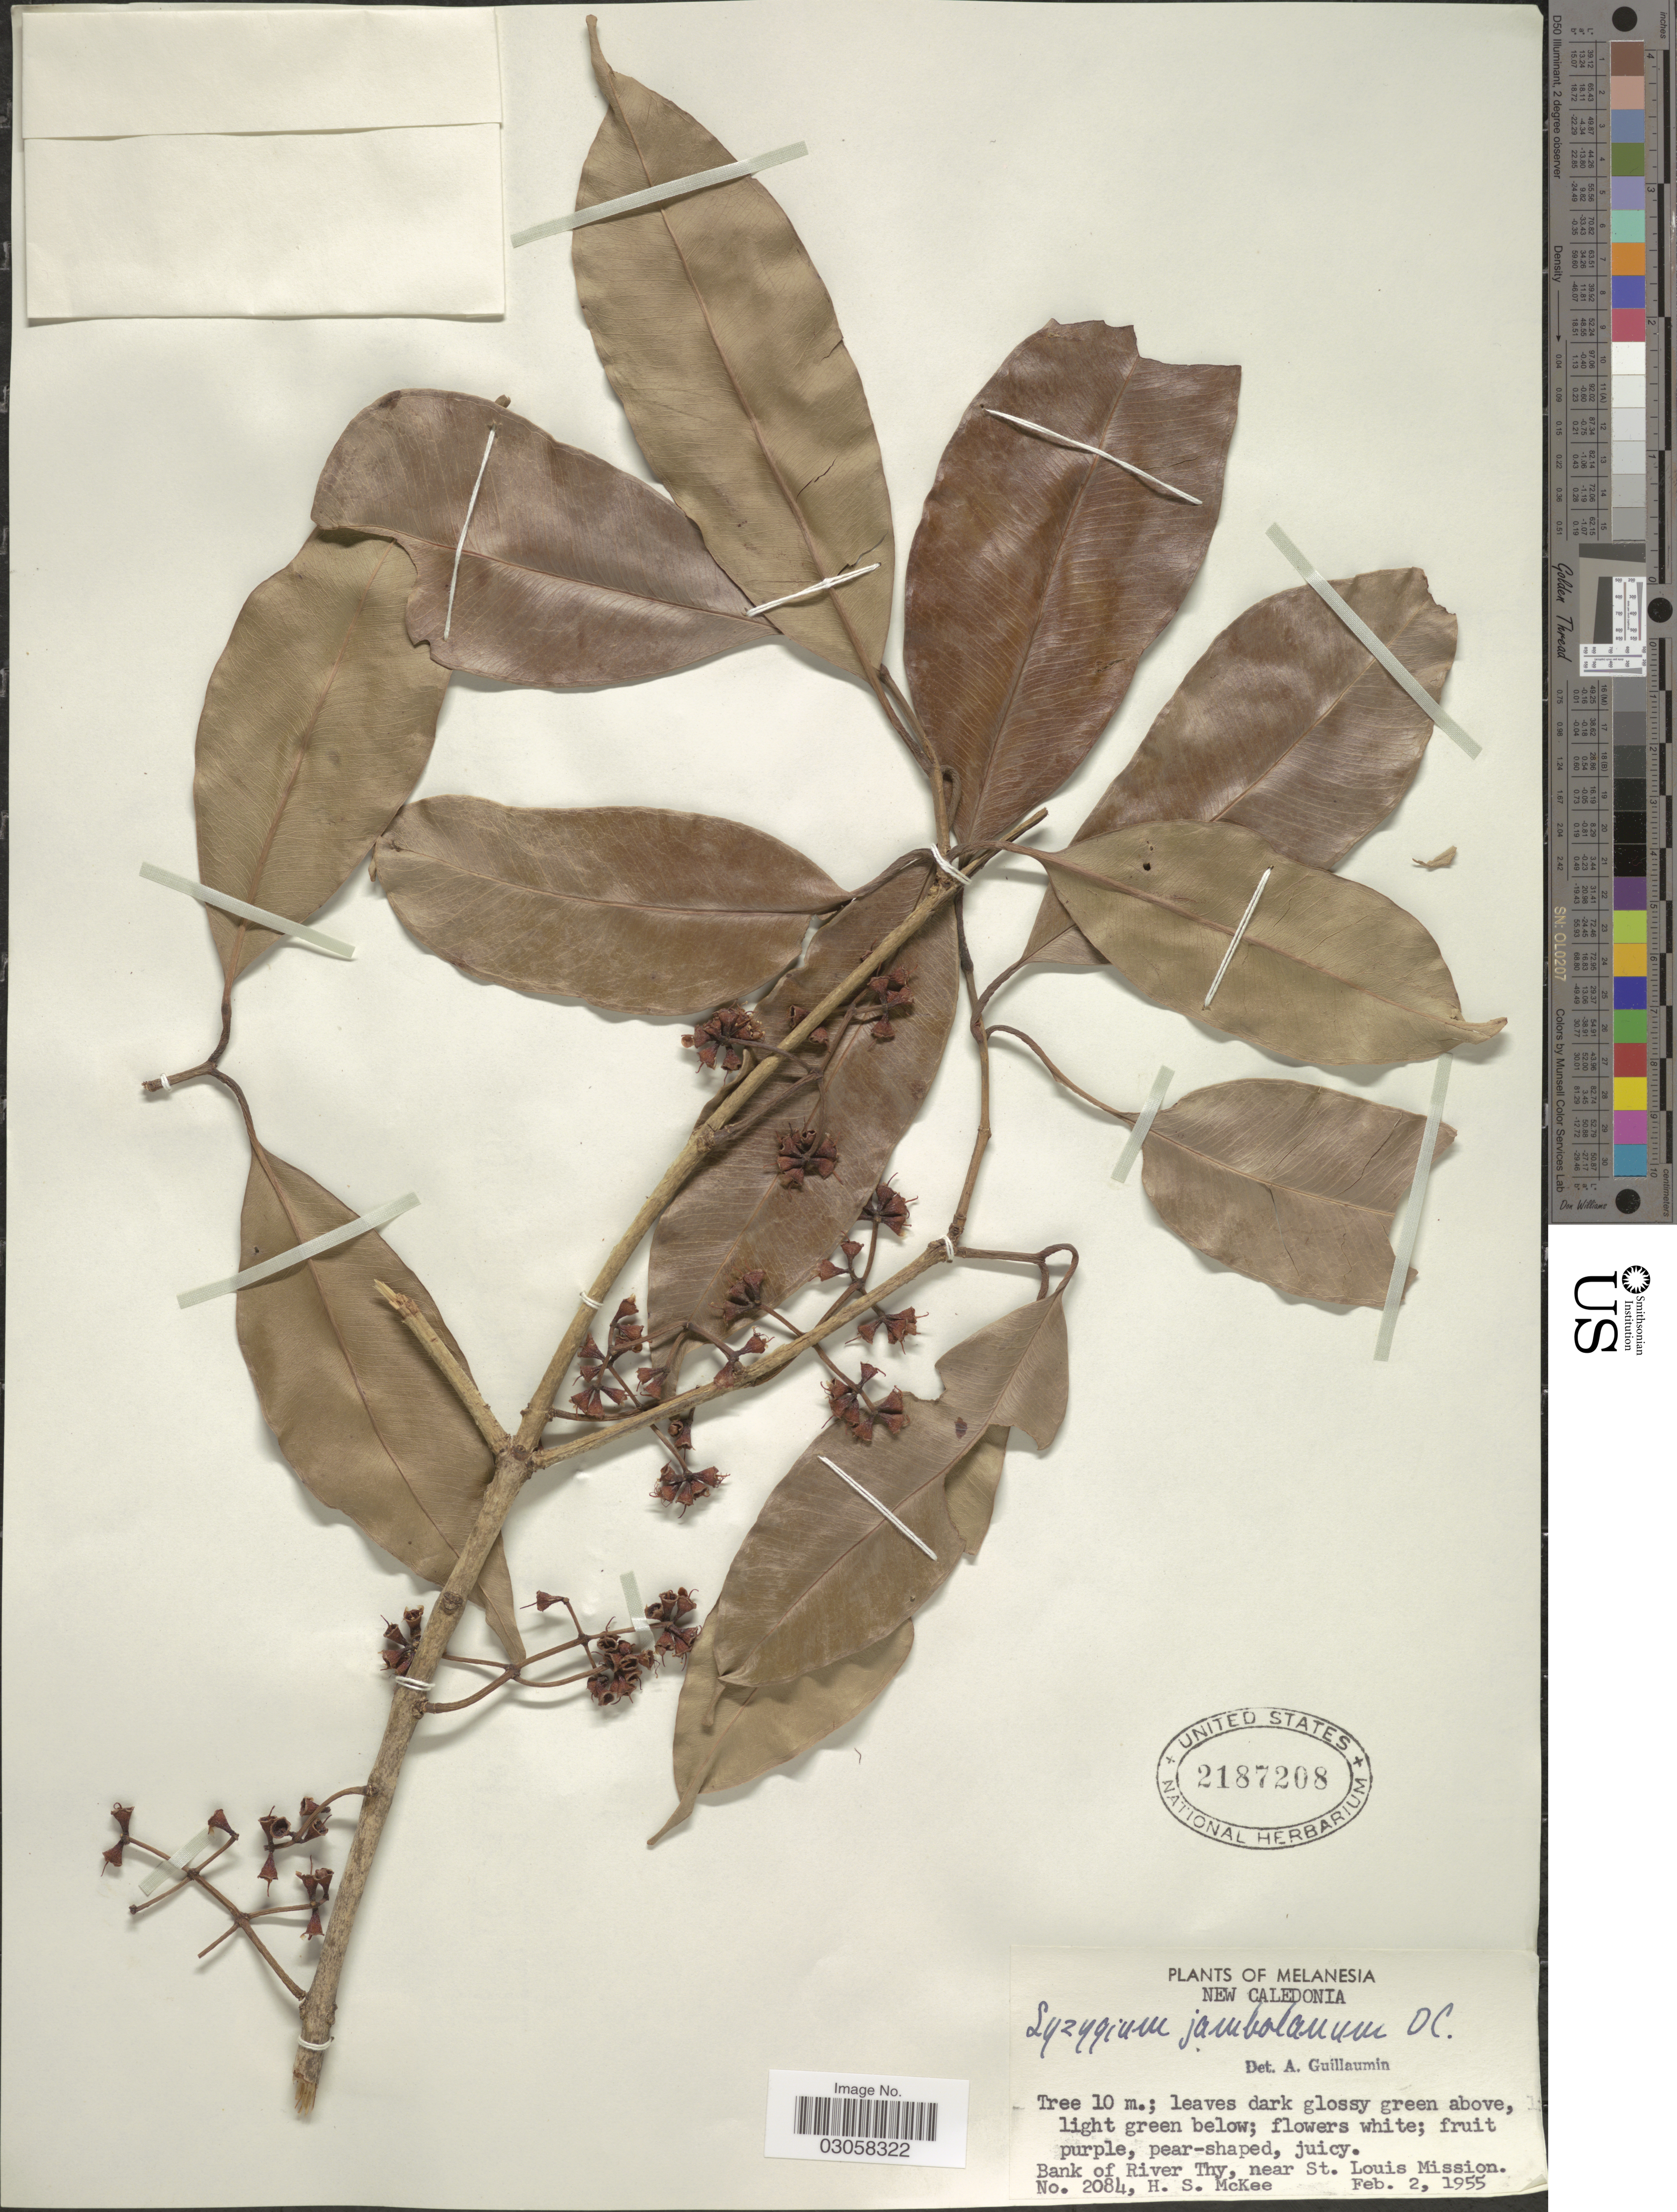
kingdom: Plantae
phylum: Tracheophyta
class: Magnoliopsida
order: Myrtales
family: Myrtaceae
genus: Syzygium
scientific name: Syzygium cumini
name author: (L.) Skeels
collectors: H. S. McKee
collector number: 2084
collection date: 1955-02-02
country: New Caledonia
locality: Melanesia. Bank of River Thy, near St. Louis Mission.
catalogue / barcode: US 2187208